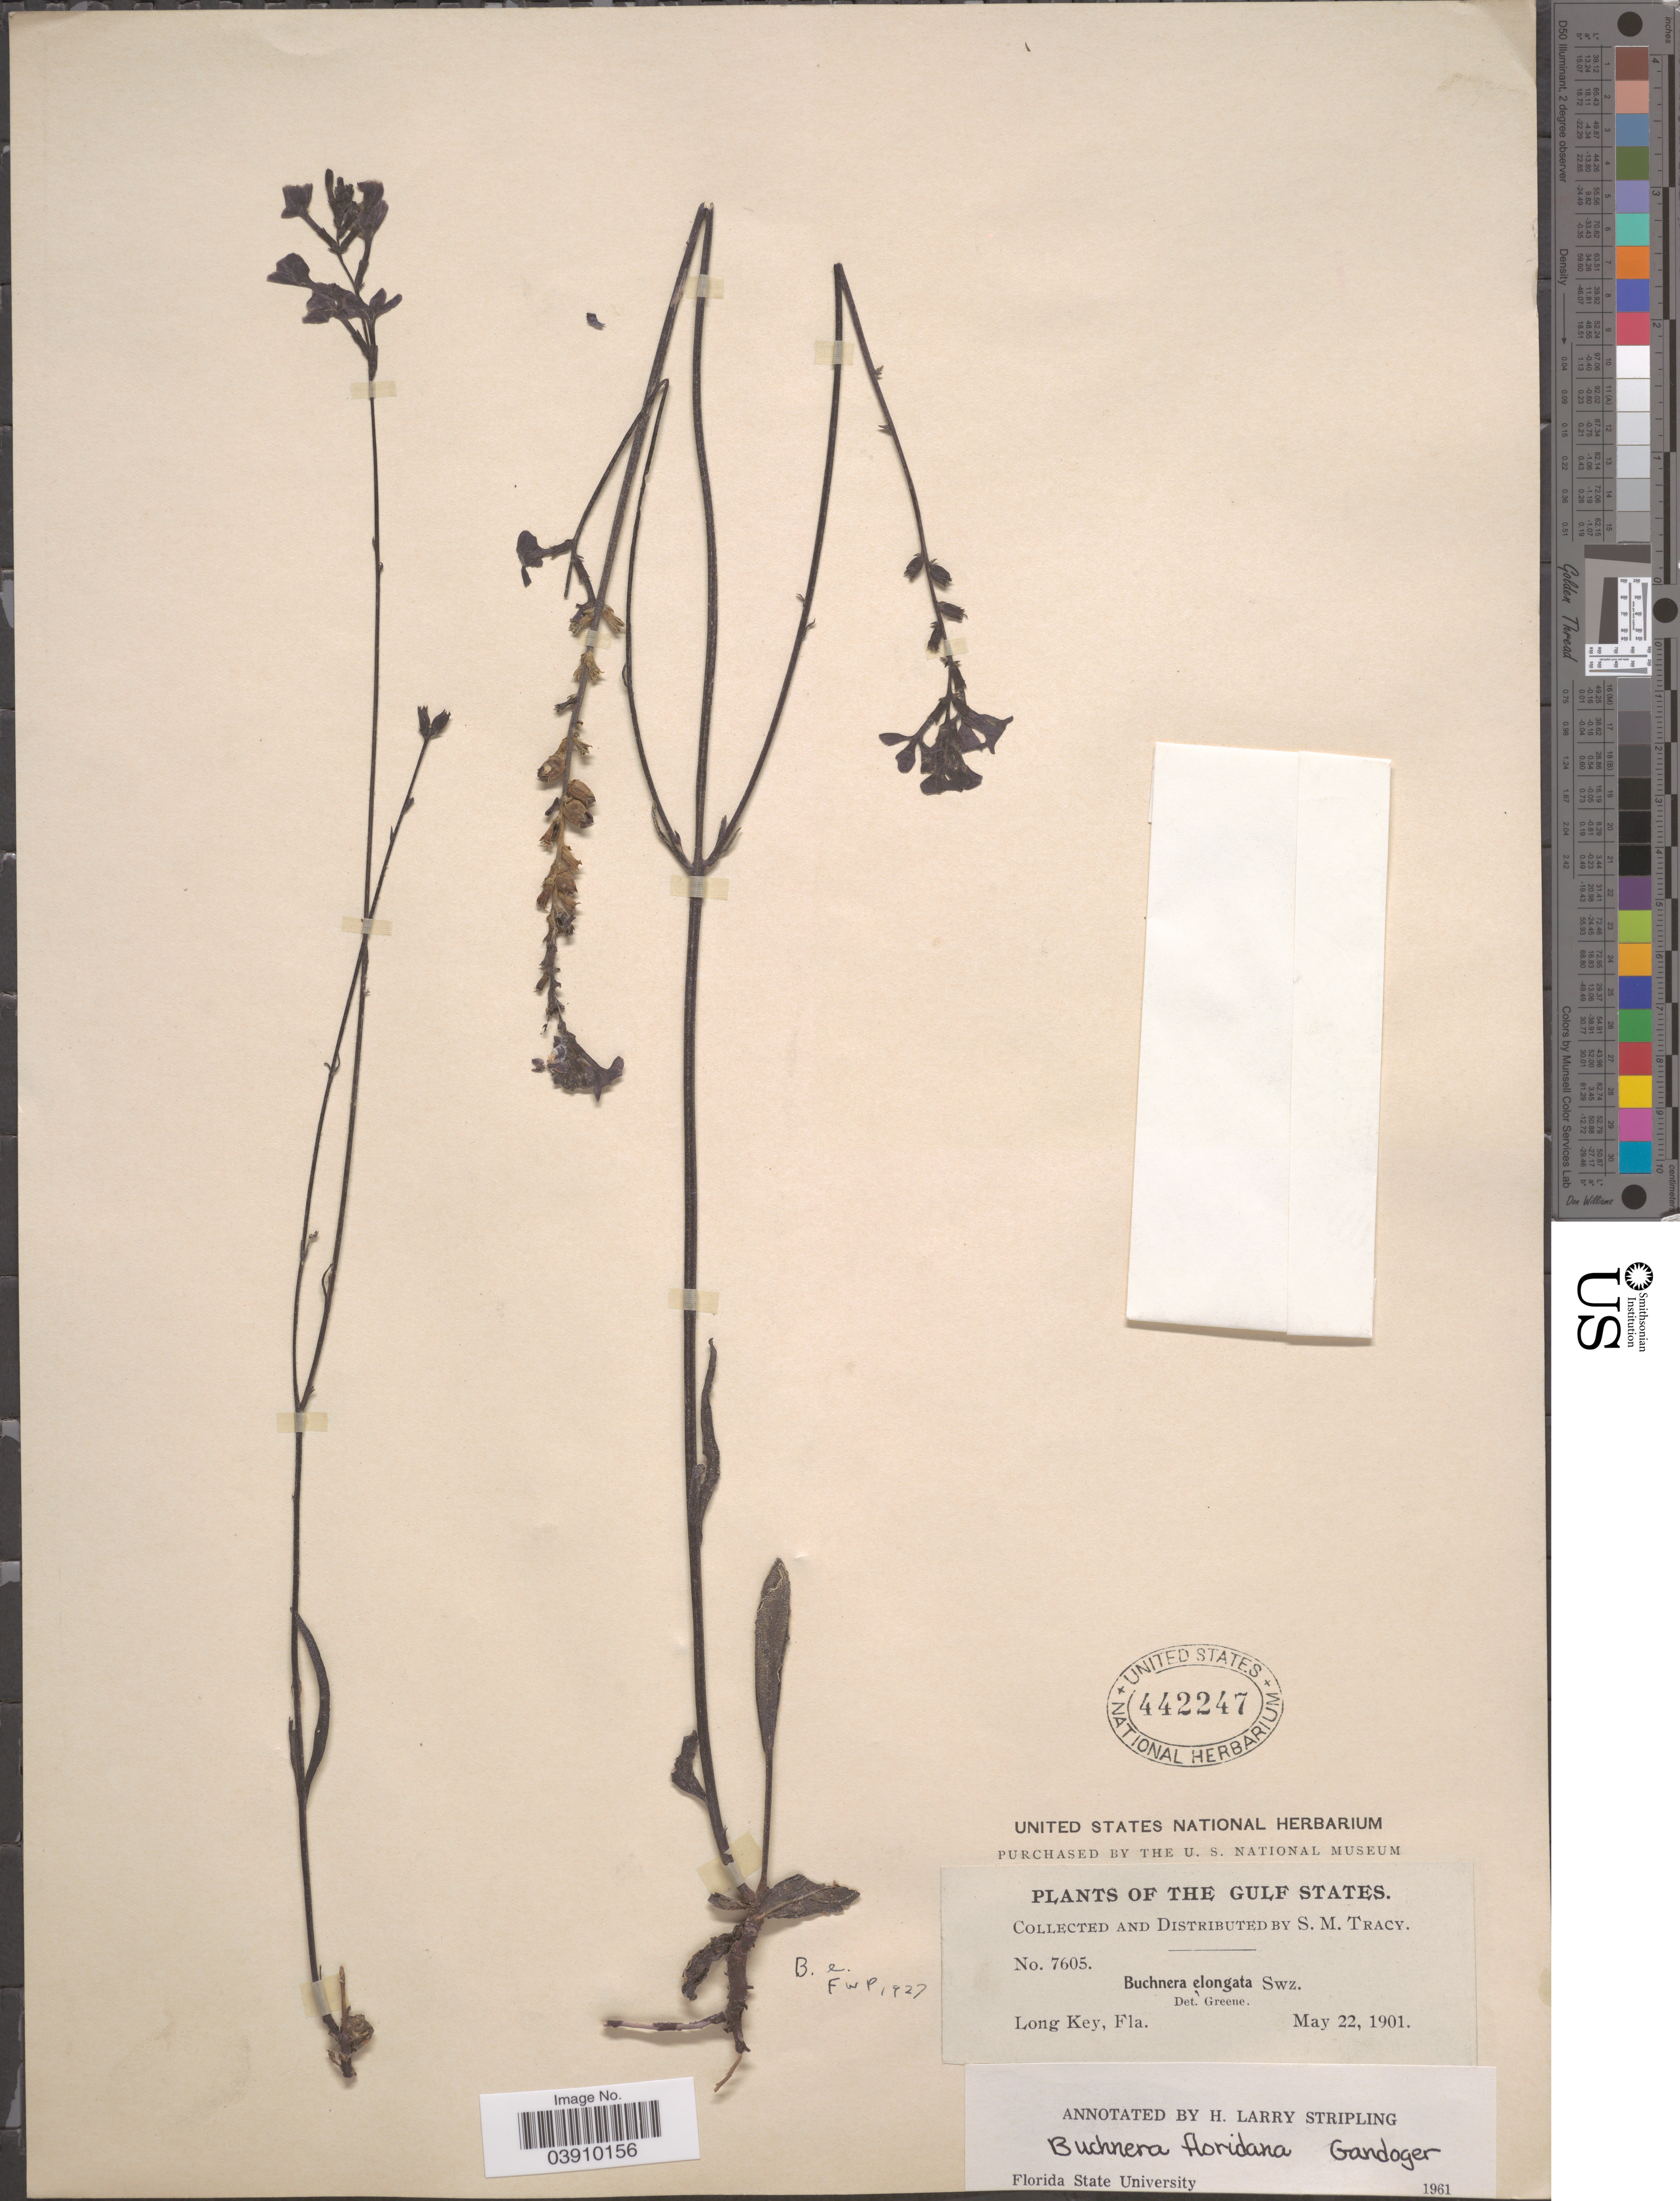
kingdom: Plantae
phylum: Tracheophyta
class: Magnoliopsida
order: Lamiales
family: Orobanchaceae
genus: Buchnera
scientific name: Buchnera floridana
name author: Gand.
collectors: S. M. Tracy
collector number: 7605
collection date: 1901-05-22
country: United States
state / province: Florida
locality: Gulf States. Long Key.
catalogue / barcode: US 442247